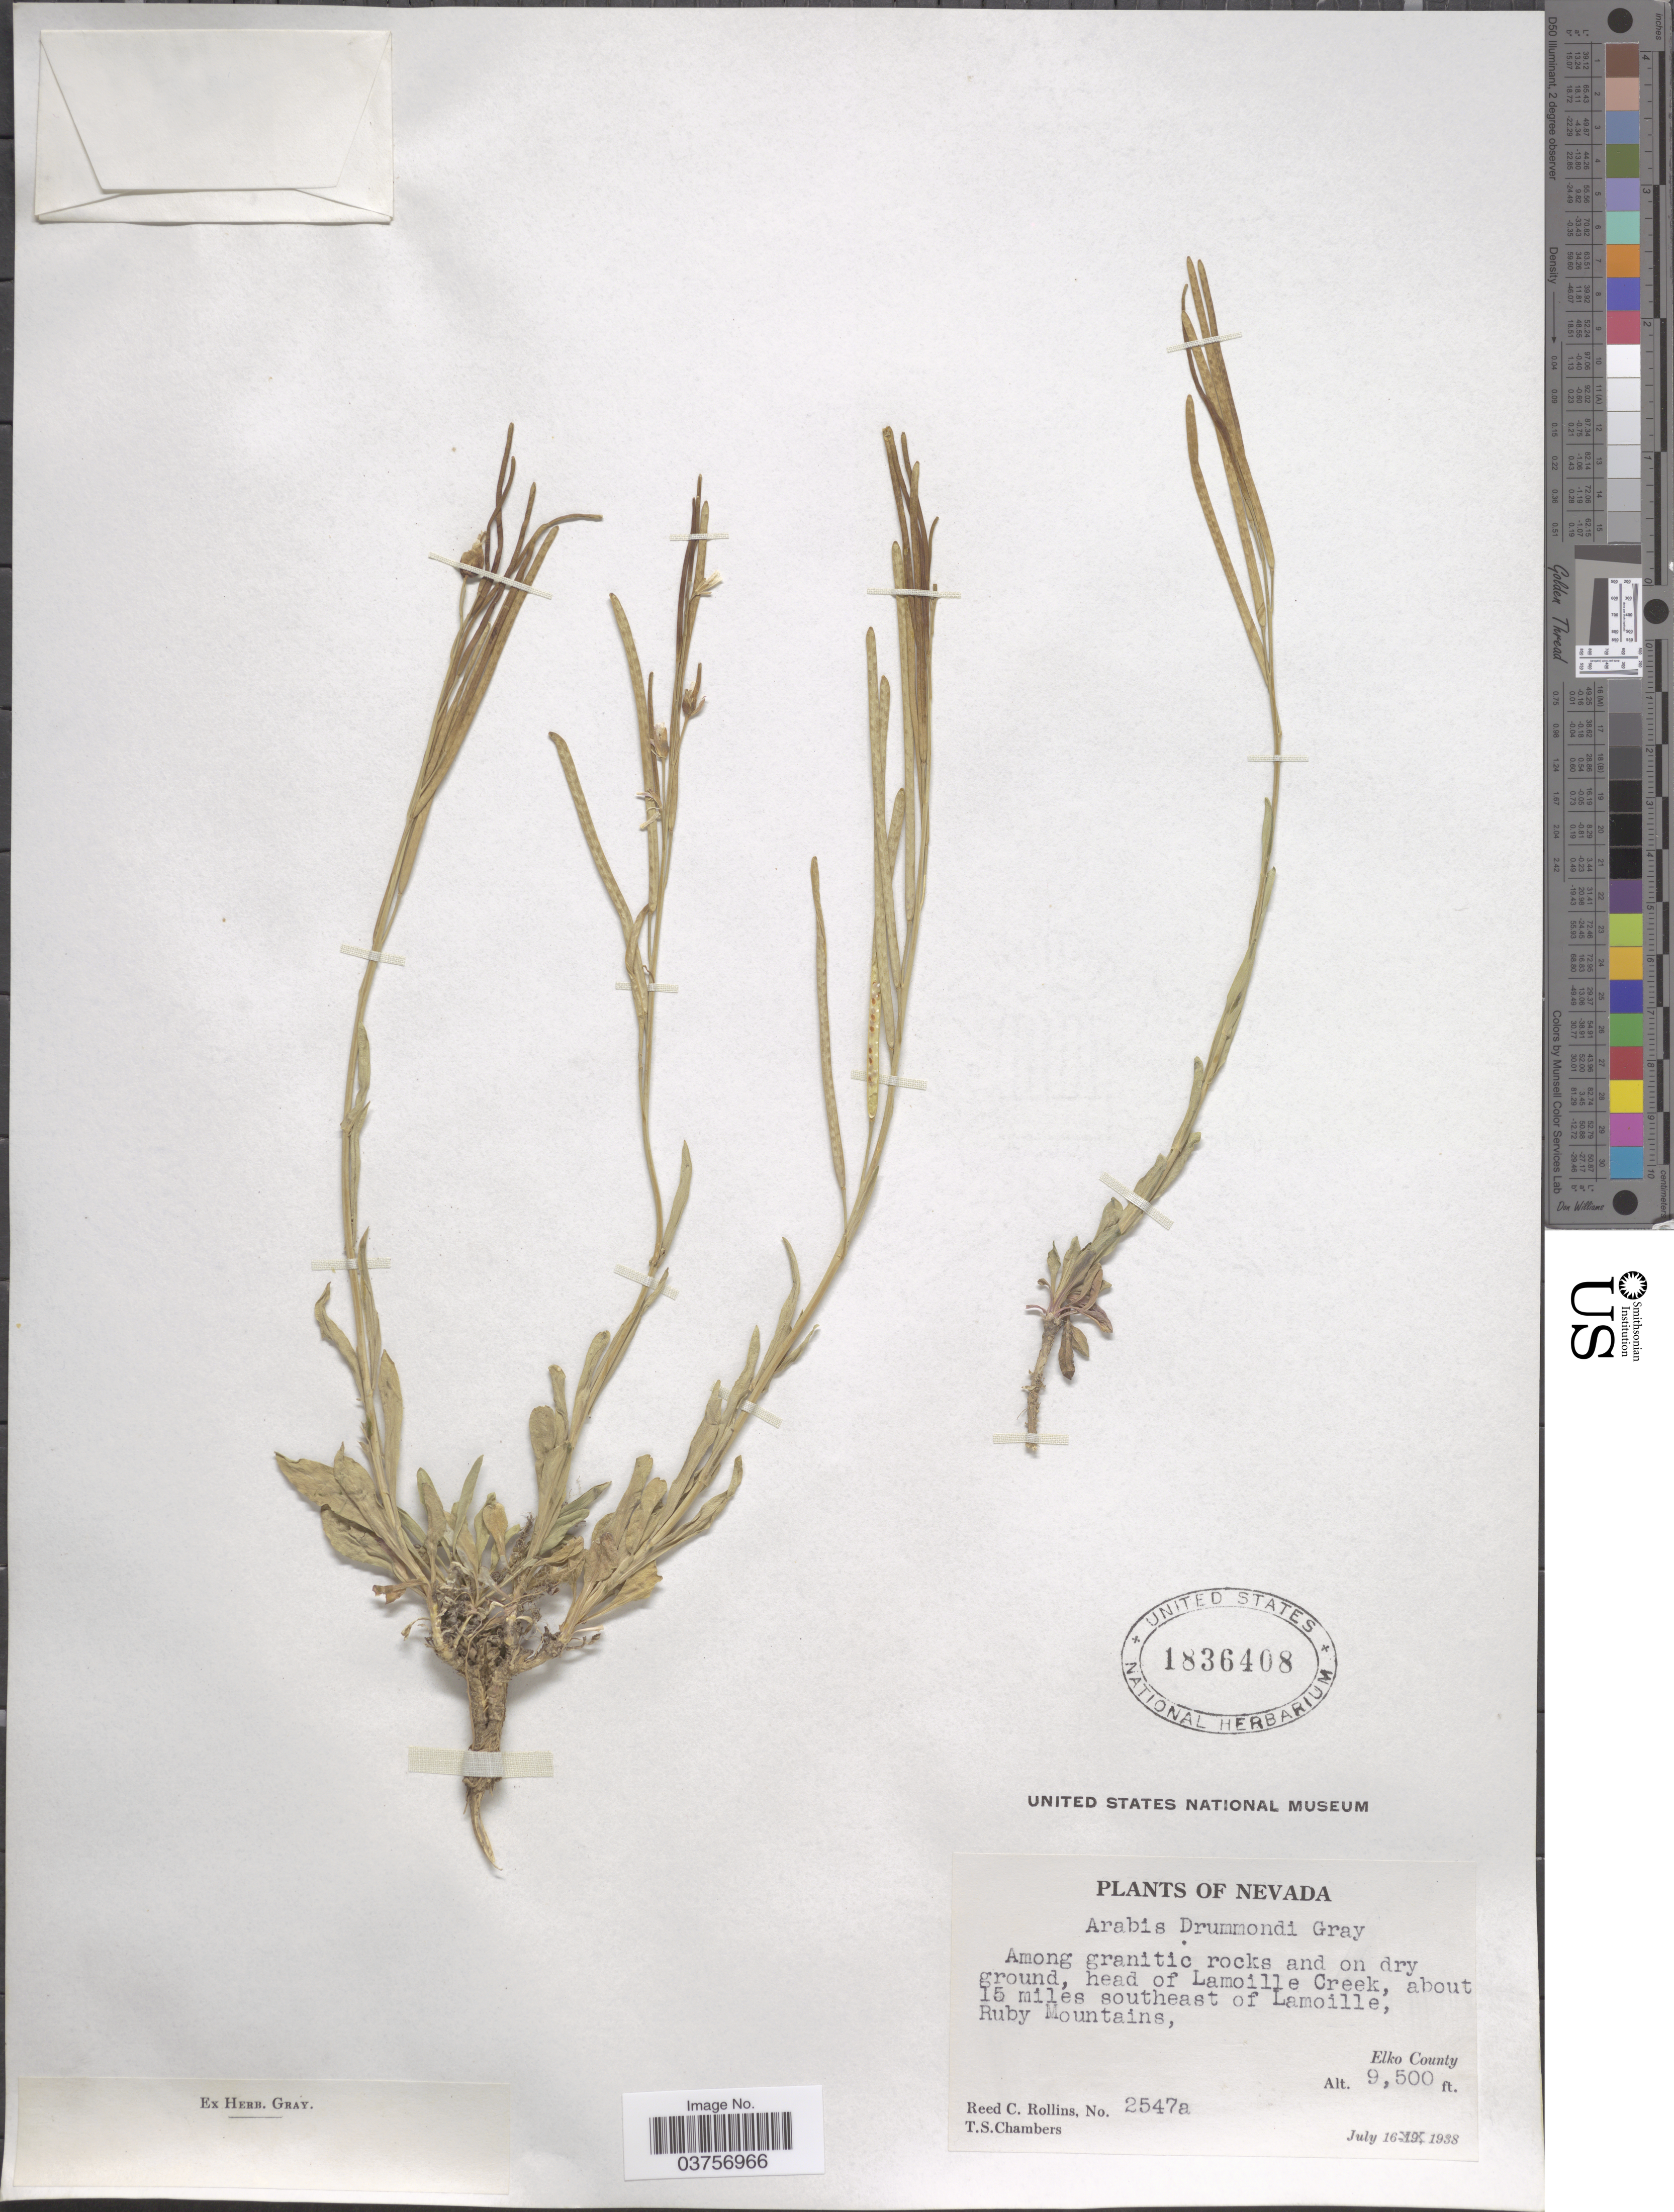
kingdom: Plantae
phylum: Tracheophyta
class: Magnoliopsida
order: Brassicales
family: Brassicaceae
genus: Arabis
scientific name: Arabis drummondii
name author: A. Gray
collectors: R. C. Rollins & T. Chambers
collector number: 2547a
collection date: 1938-07-16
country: United States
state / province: Nevada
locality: Head of Lamoille Creek, about 15 miles southeast of Lamoille, Ruby Mountains, Elko County.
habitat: among granitic rocks and on dry ground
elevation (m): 2896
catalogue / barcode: US 1836408